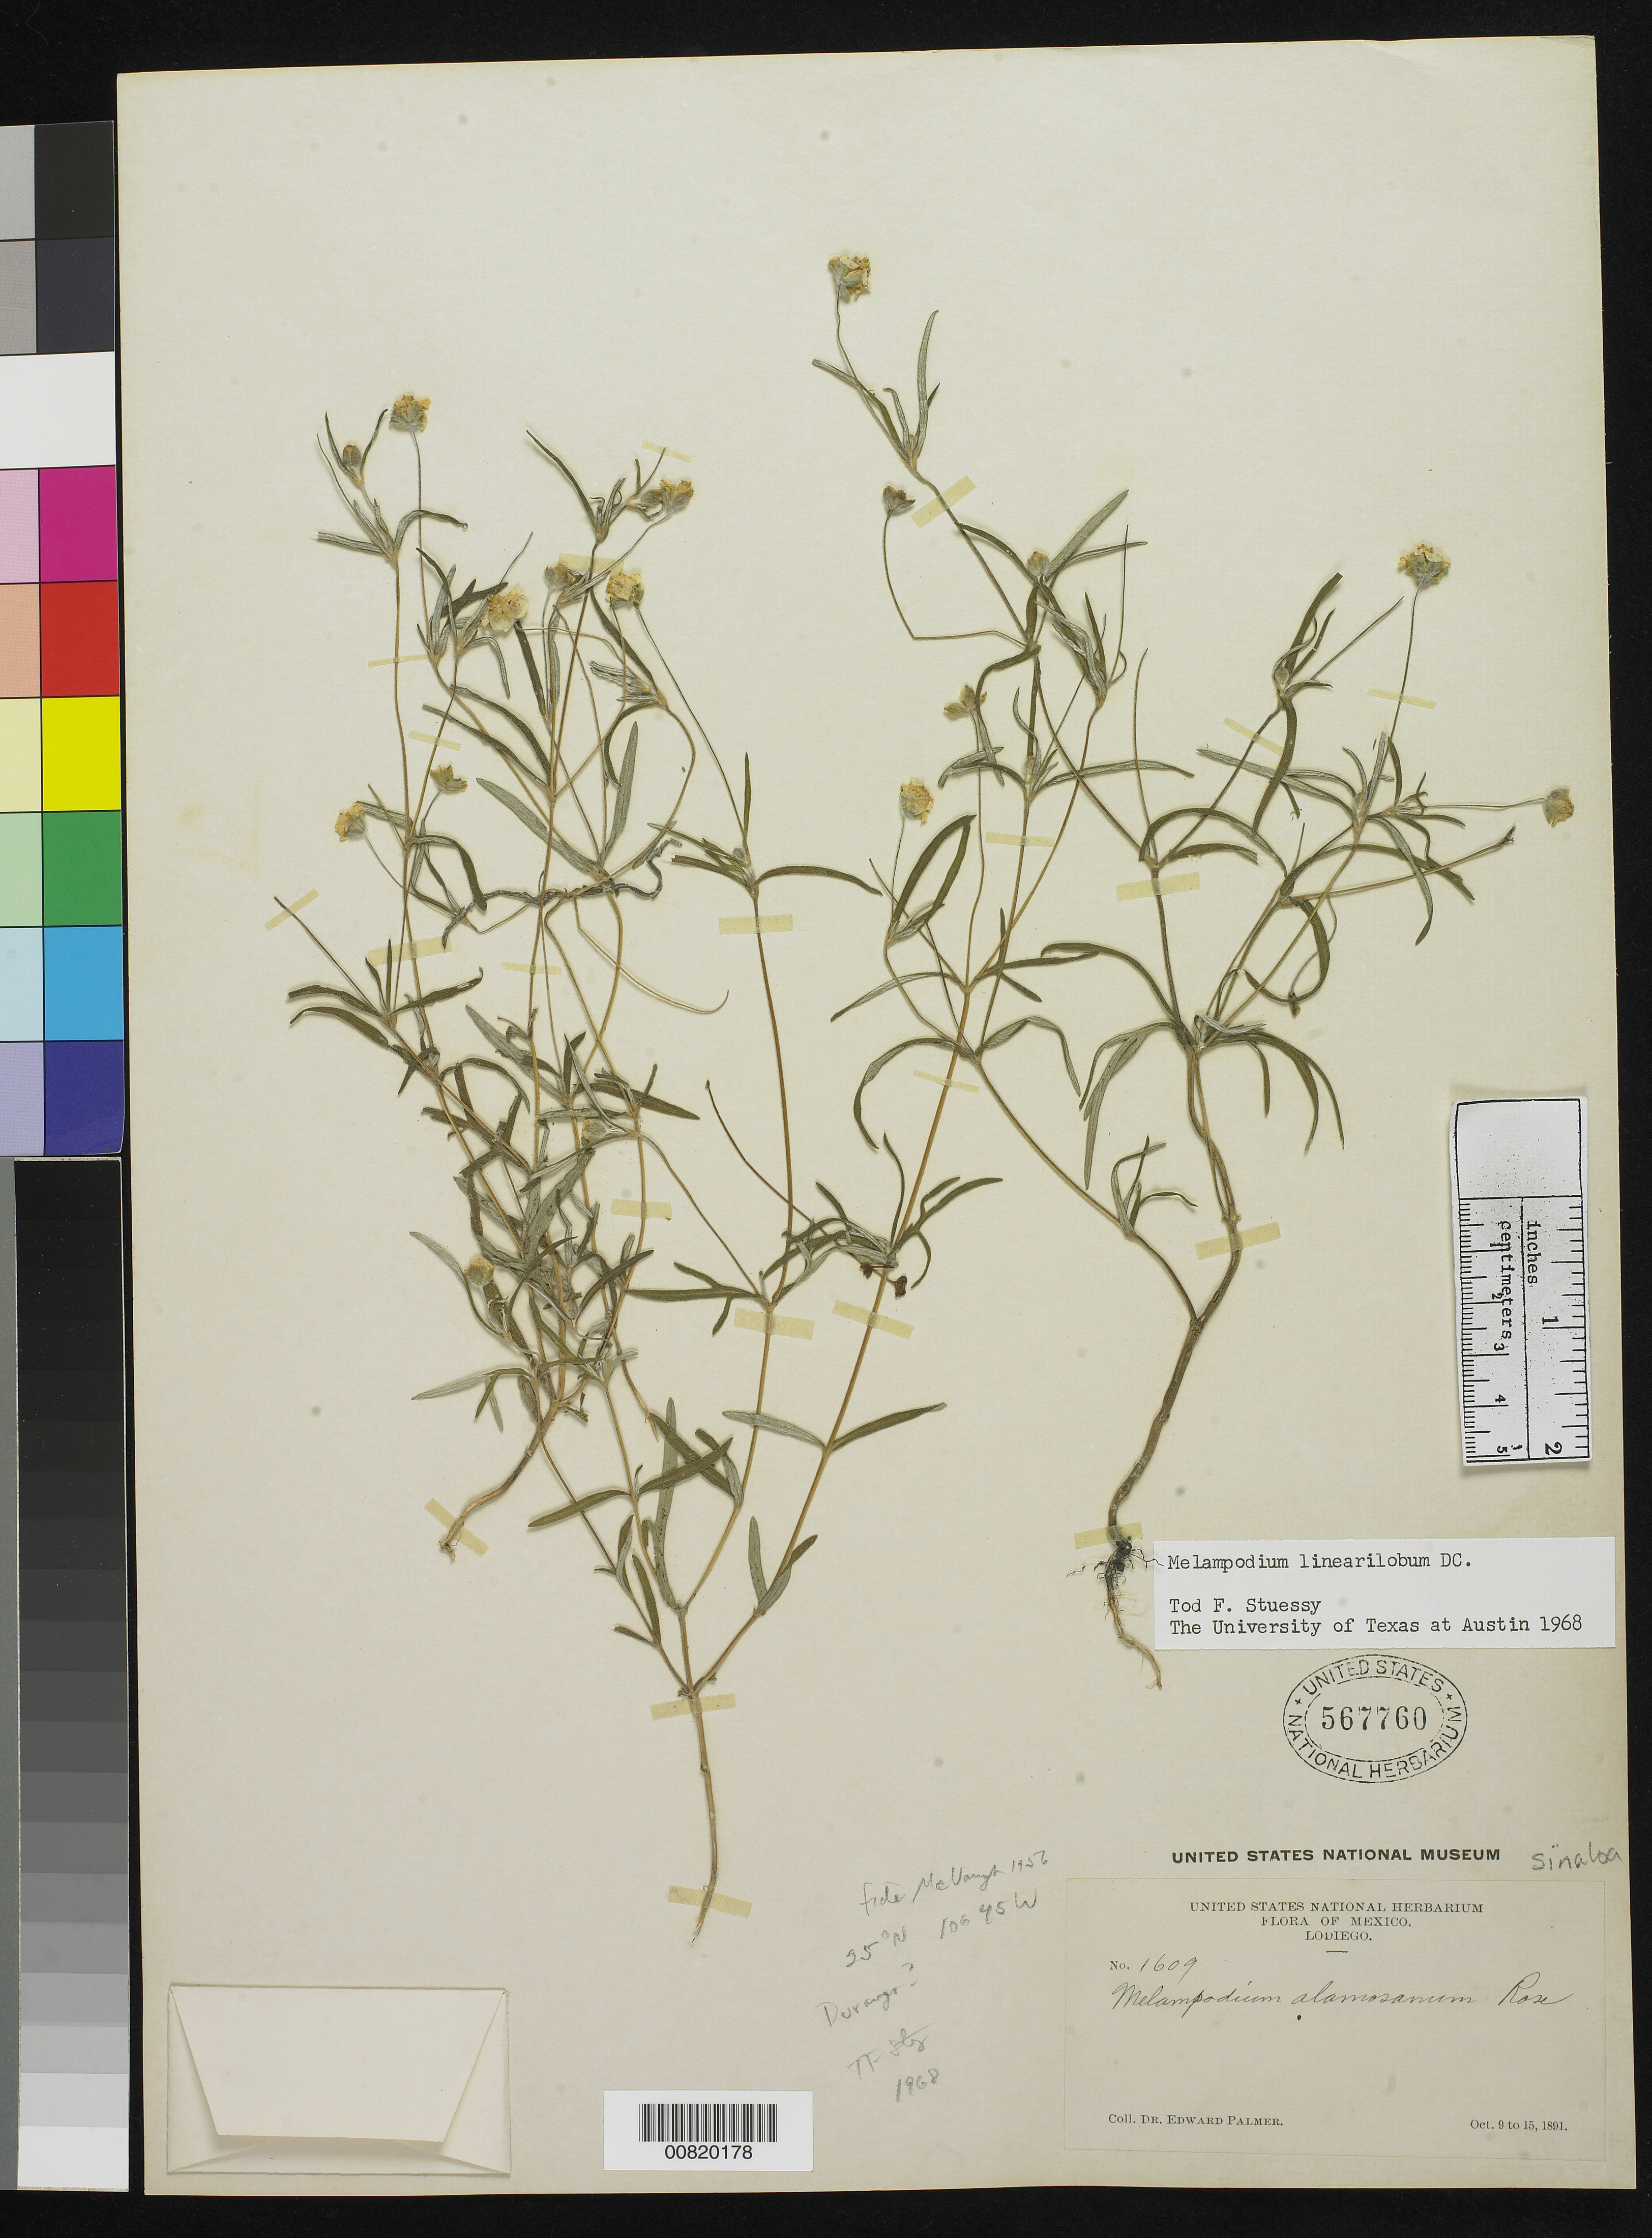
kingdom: Plantae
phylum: Tracheophyta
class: Magnoliopsida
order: Asterales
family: Asteraceae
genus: Melampodium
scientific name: Melampodium linearilobum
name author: DC.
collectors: E. Palmer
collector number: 1609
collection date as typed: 09 Oct 1891 to 15 Oct 1891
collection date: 1891-10-09/1891-10-15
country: Mexico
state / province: Sinaloa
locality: Lodiego, Sinaloa.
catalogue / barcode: US 567760